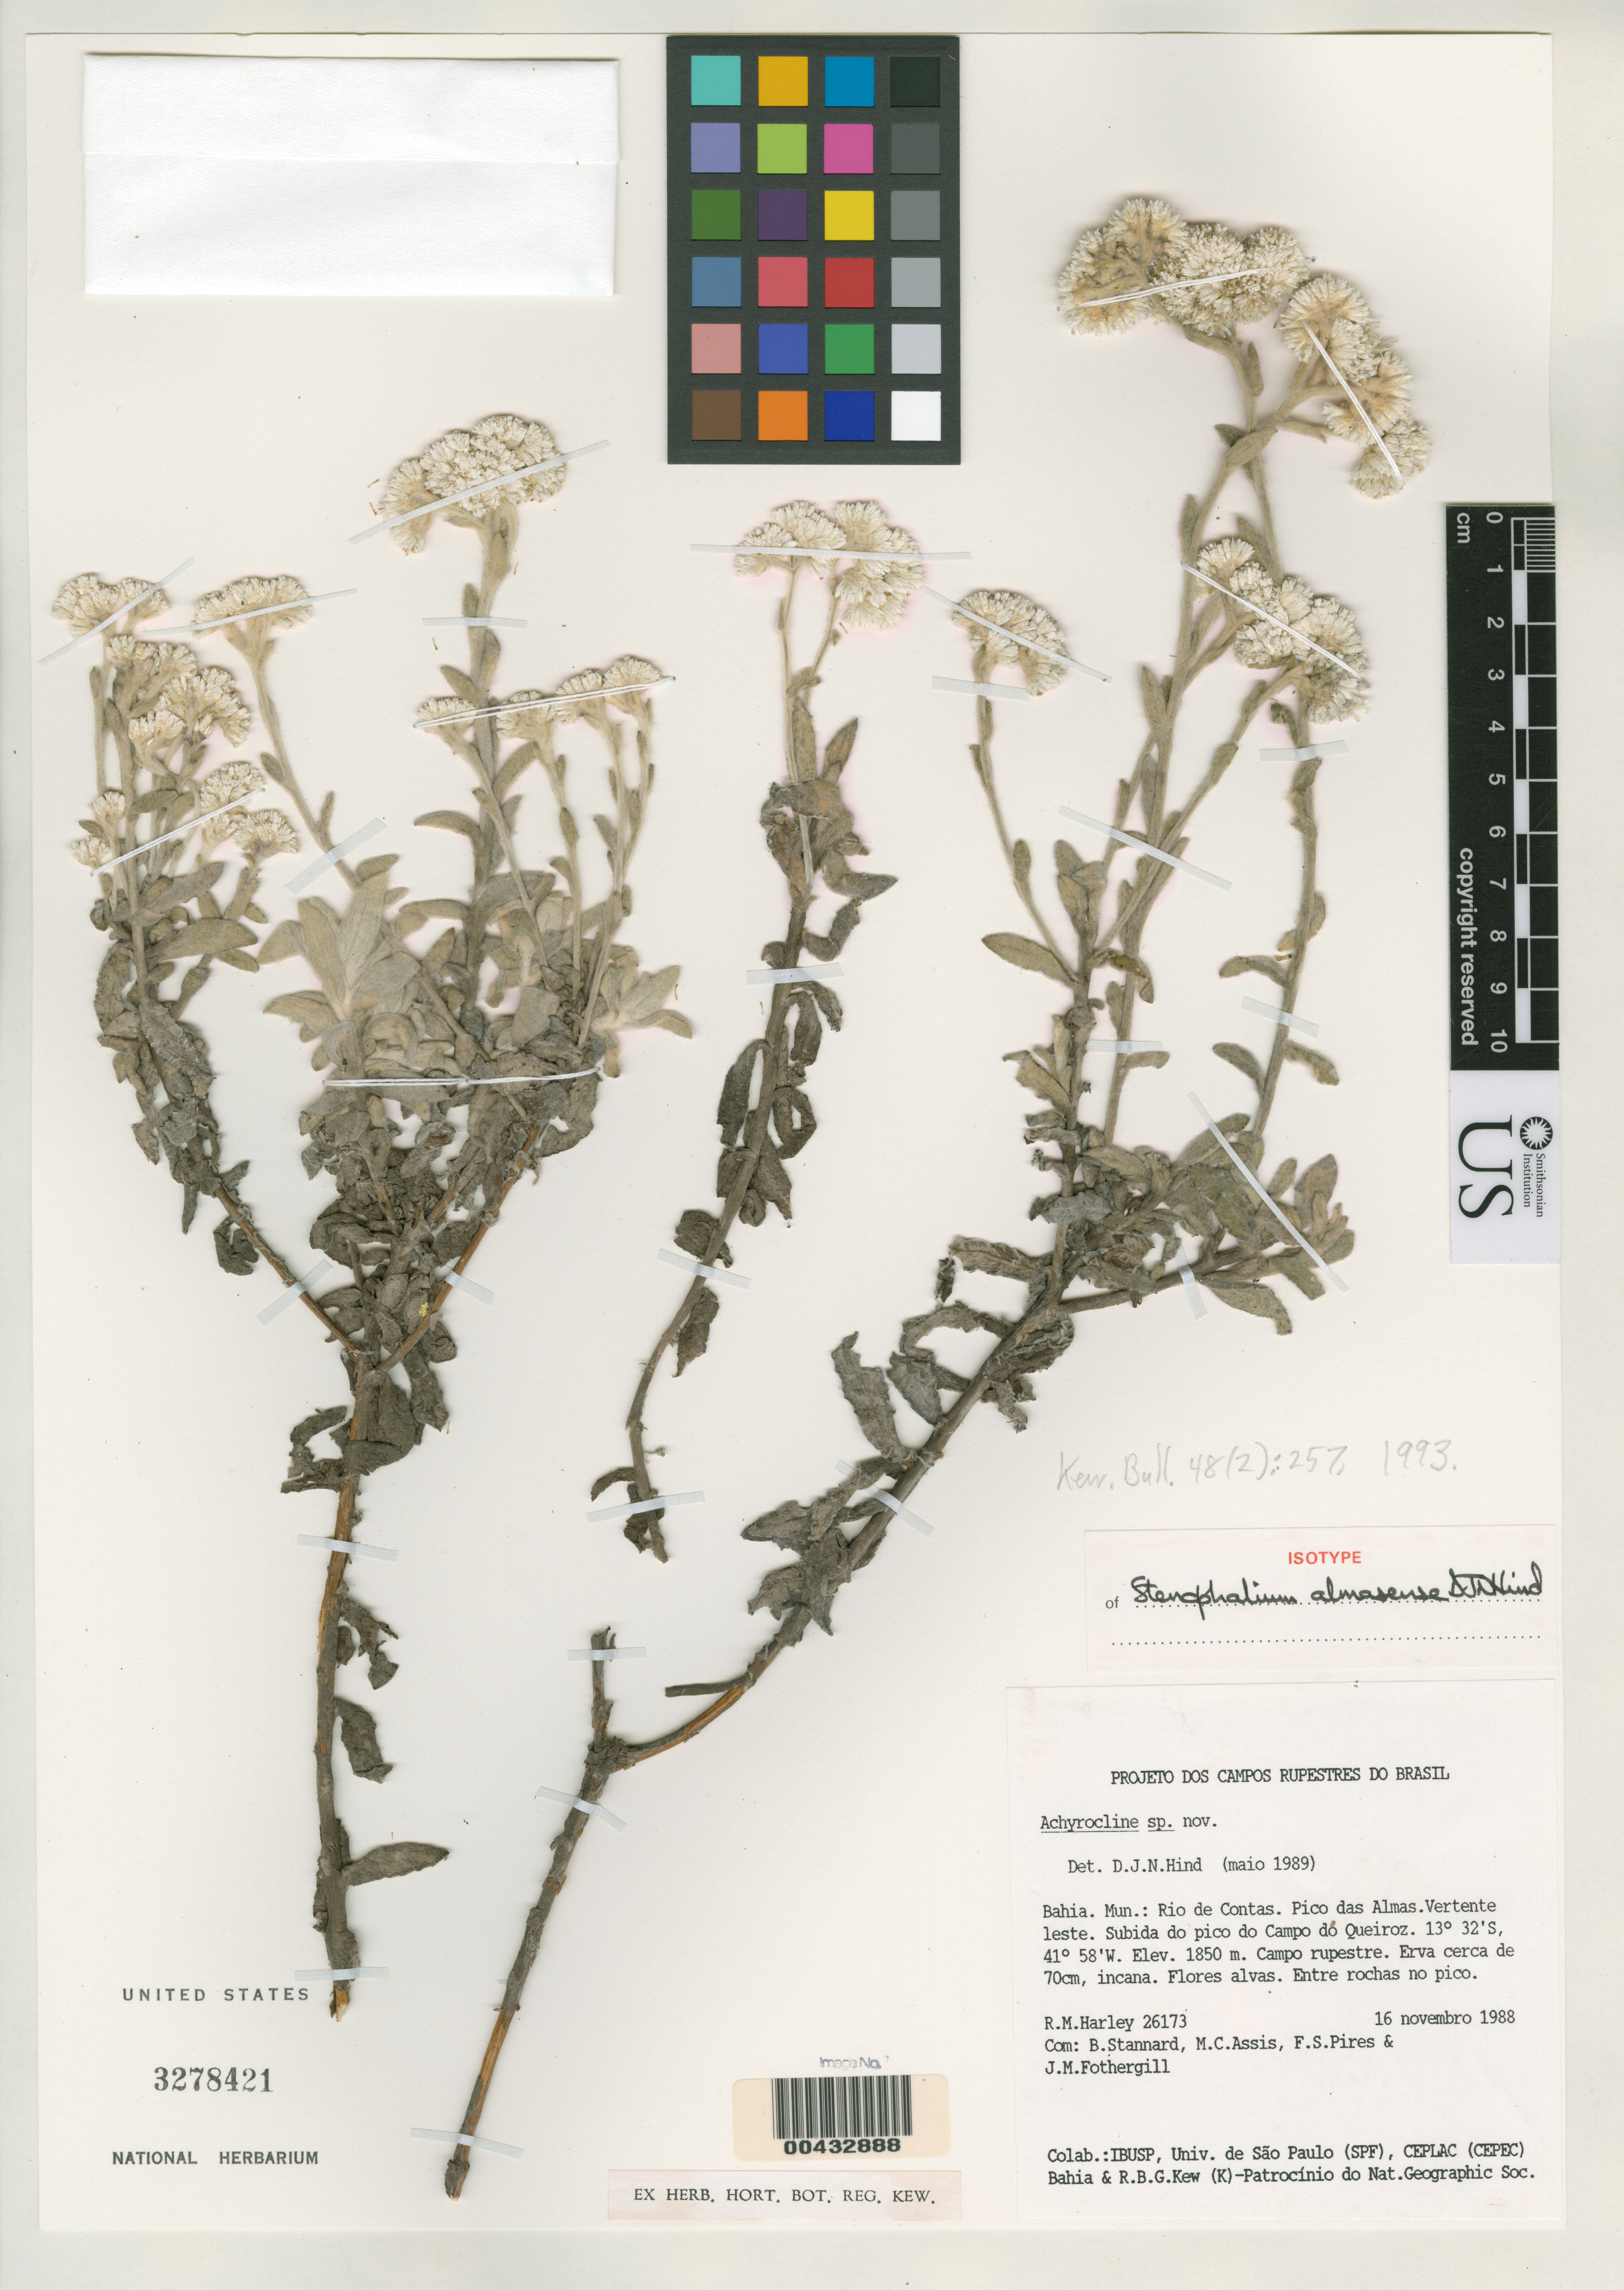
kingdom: Plantae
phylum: Tracheophyta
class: Magnoliopsida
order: Asterales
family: Asteraceae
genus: Stenophalium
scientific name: Stenophalium almasense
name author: D.J.N. Hind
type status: Isotype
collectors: R. M. Harley, B. L. Stannard, M. C. Assis, F. S. Pires & J. Fothergill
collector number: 26173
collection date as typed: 16 Nov 1988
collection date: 1988-11-16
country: Brazil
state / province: Bahia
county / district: Rio de Contas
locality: Pico das Almas, vertente leste, subida do Pico do Campo do Queiroz.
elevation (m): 1850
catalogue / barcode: US 3278421